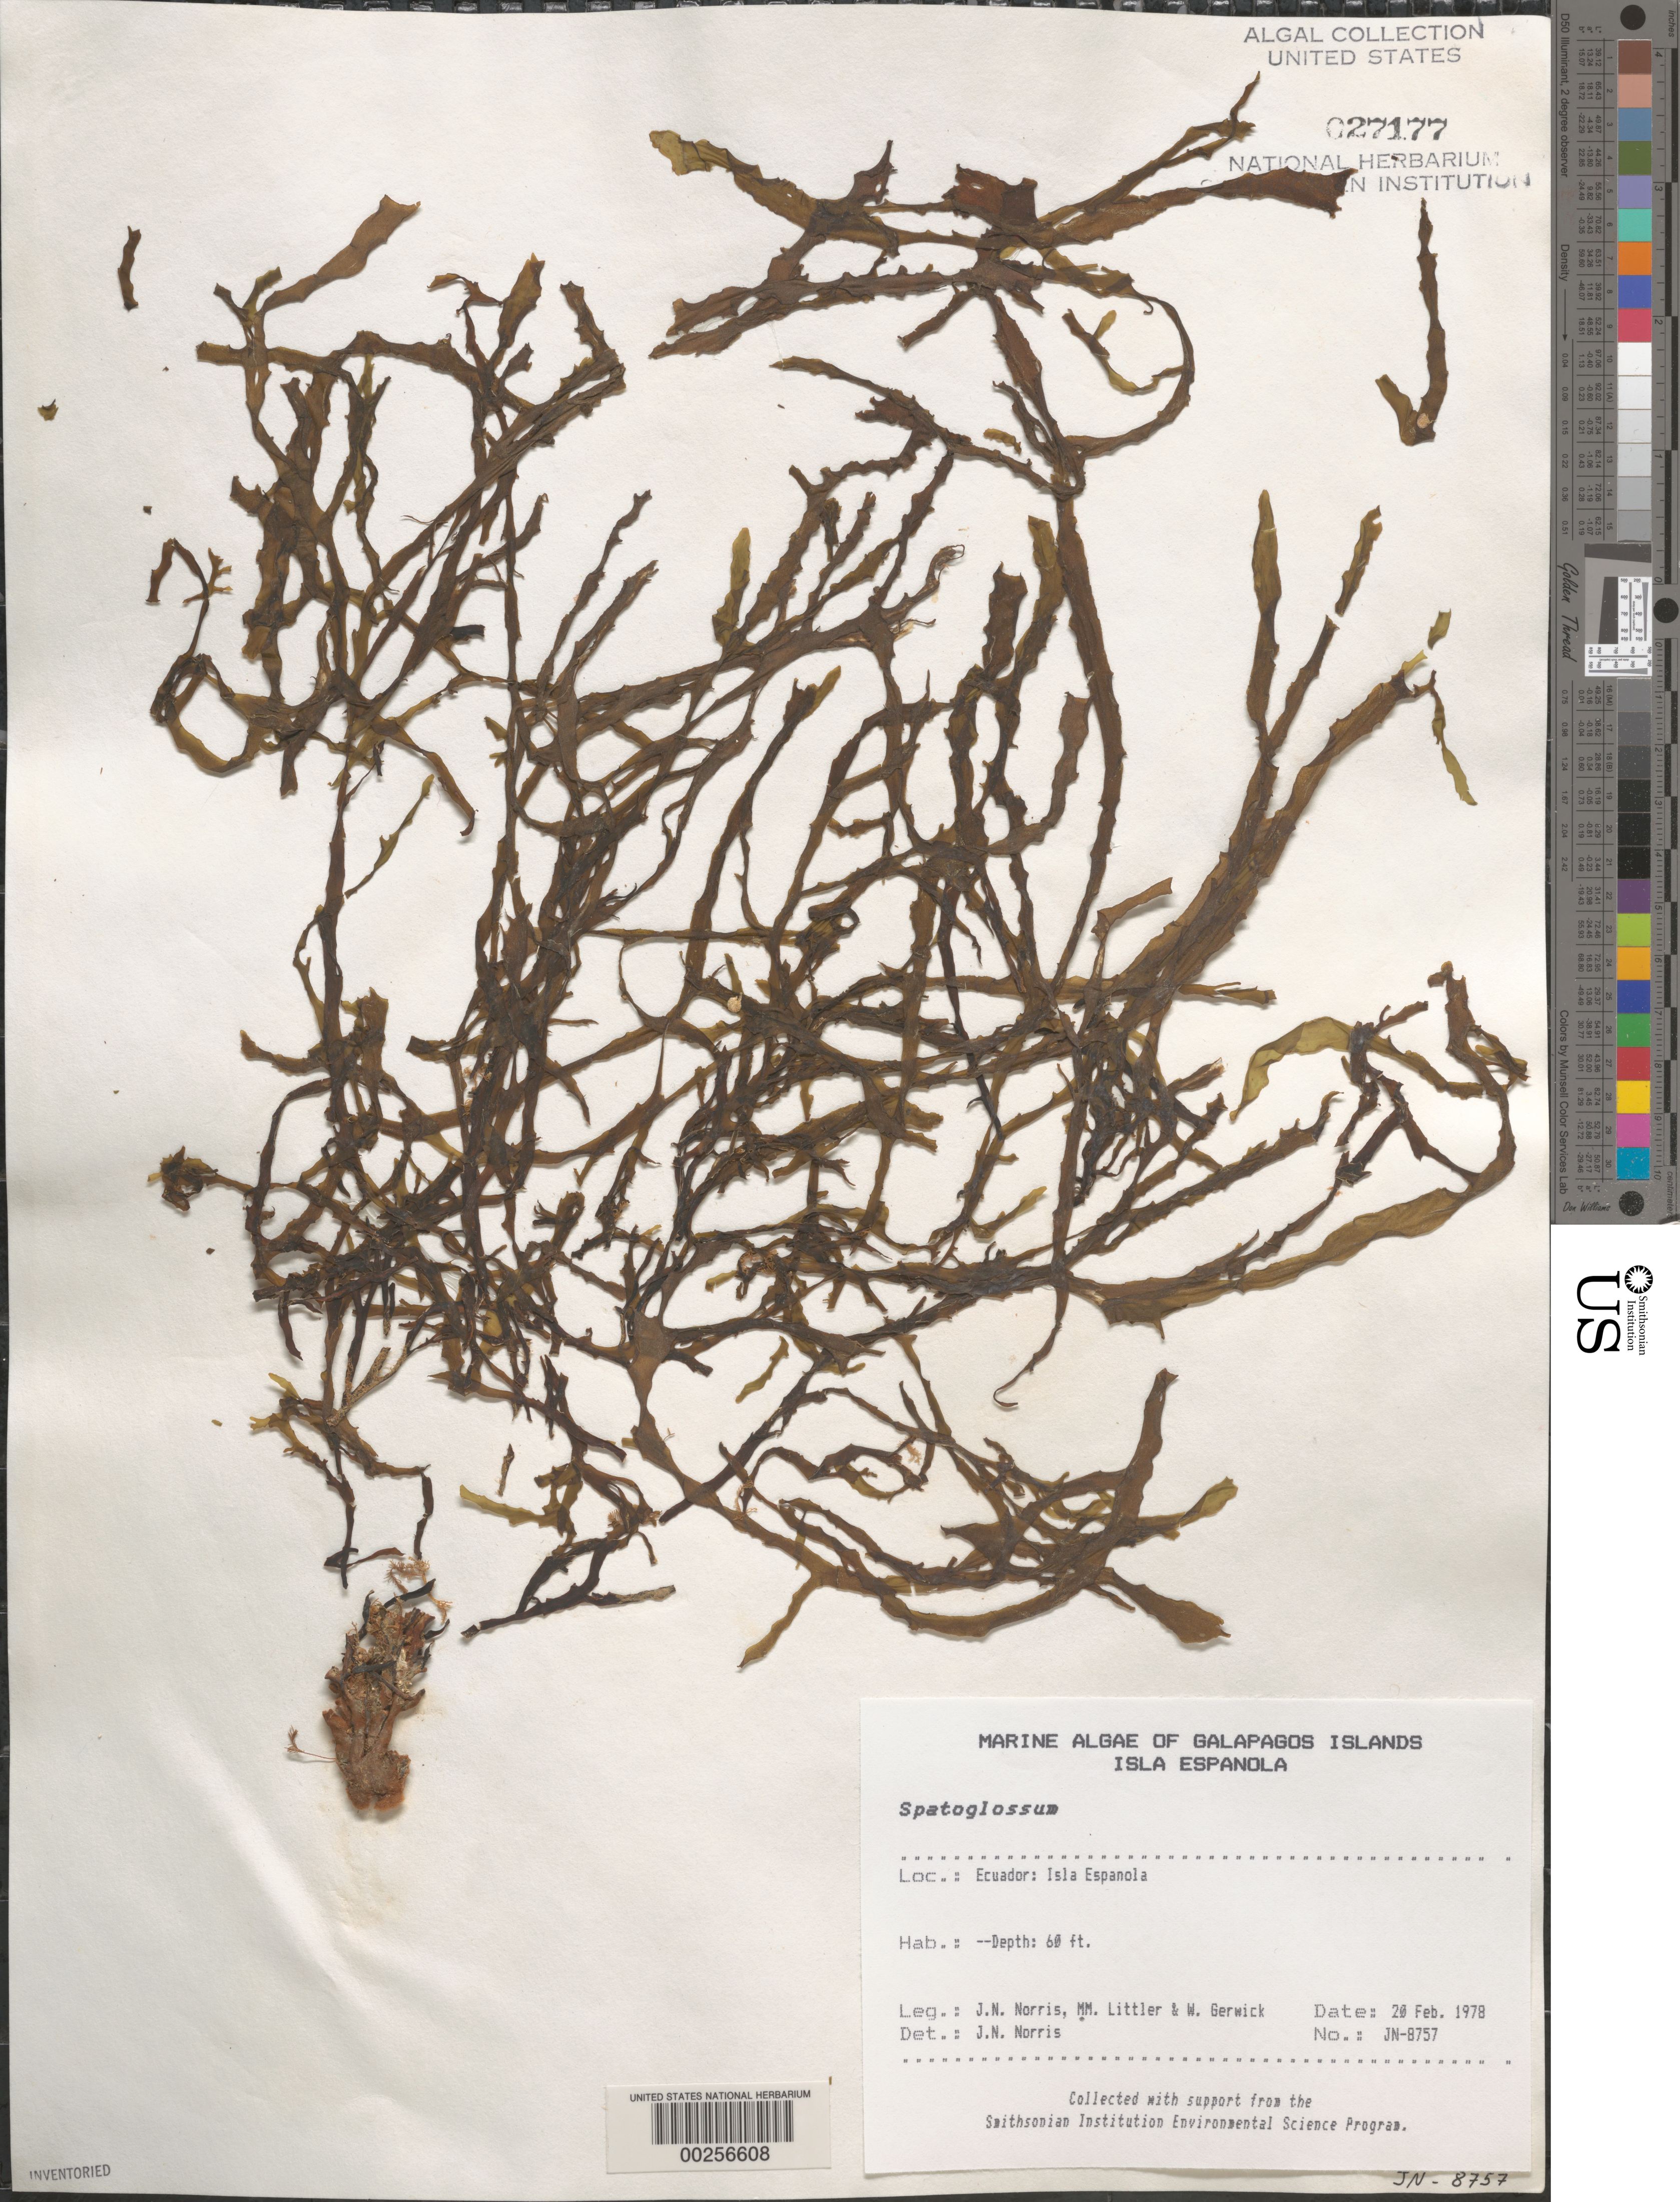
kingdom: Chromista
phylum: Ochrophyta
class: Phaeophyceae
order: Dictyotales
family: Dictyotaceae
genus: Spatoglossum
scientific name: Spatoglossum sp.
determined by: Norris, James N.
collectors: J. N. Norris, M. M. Littler & W. Gerwick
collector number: JN-8757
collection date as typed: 20 Feb 1978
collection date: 1978-02-20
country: Ecuador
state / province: Colón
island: Española [Hood]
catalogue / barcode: US 27177